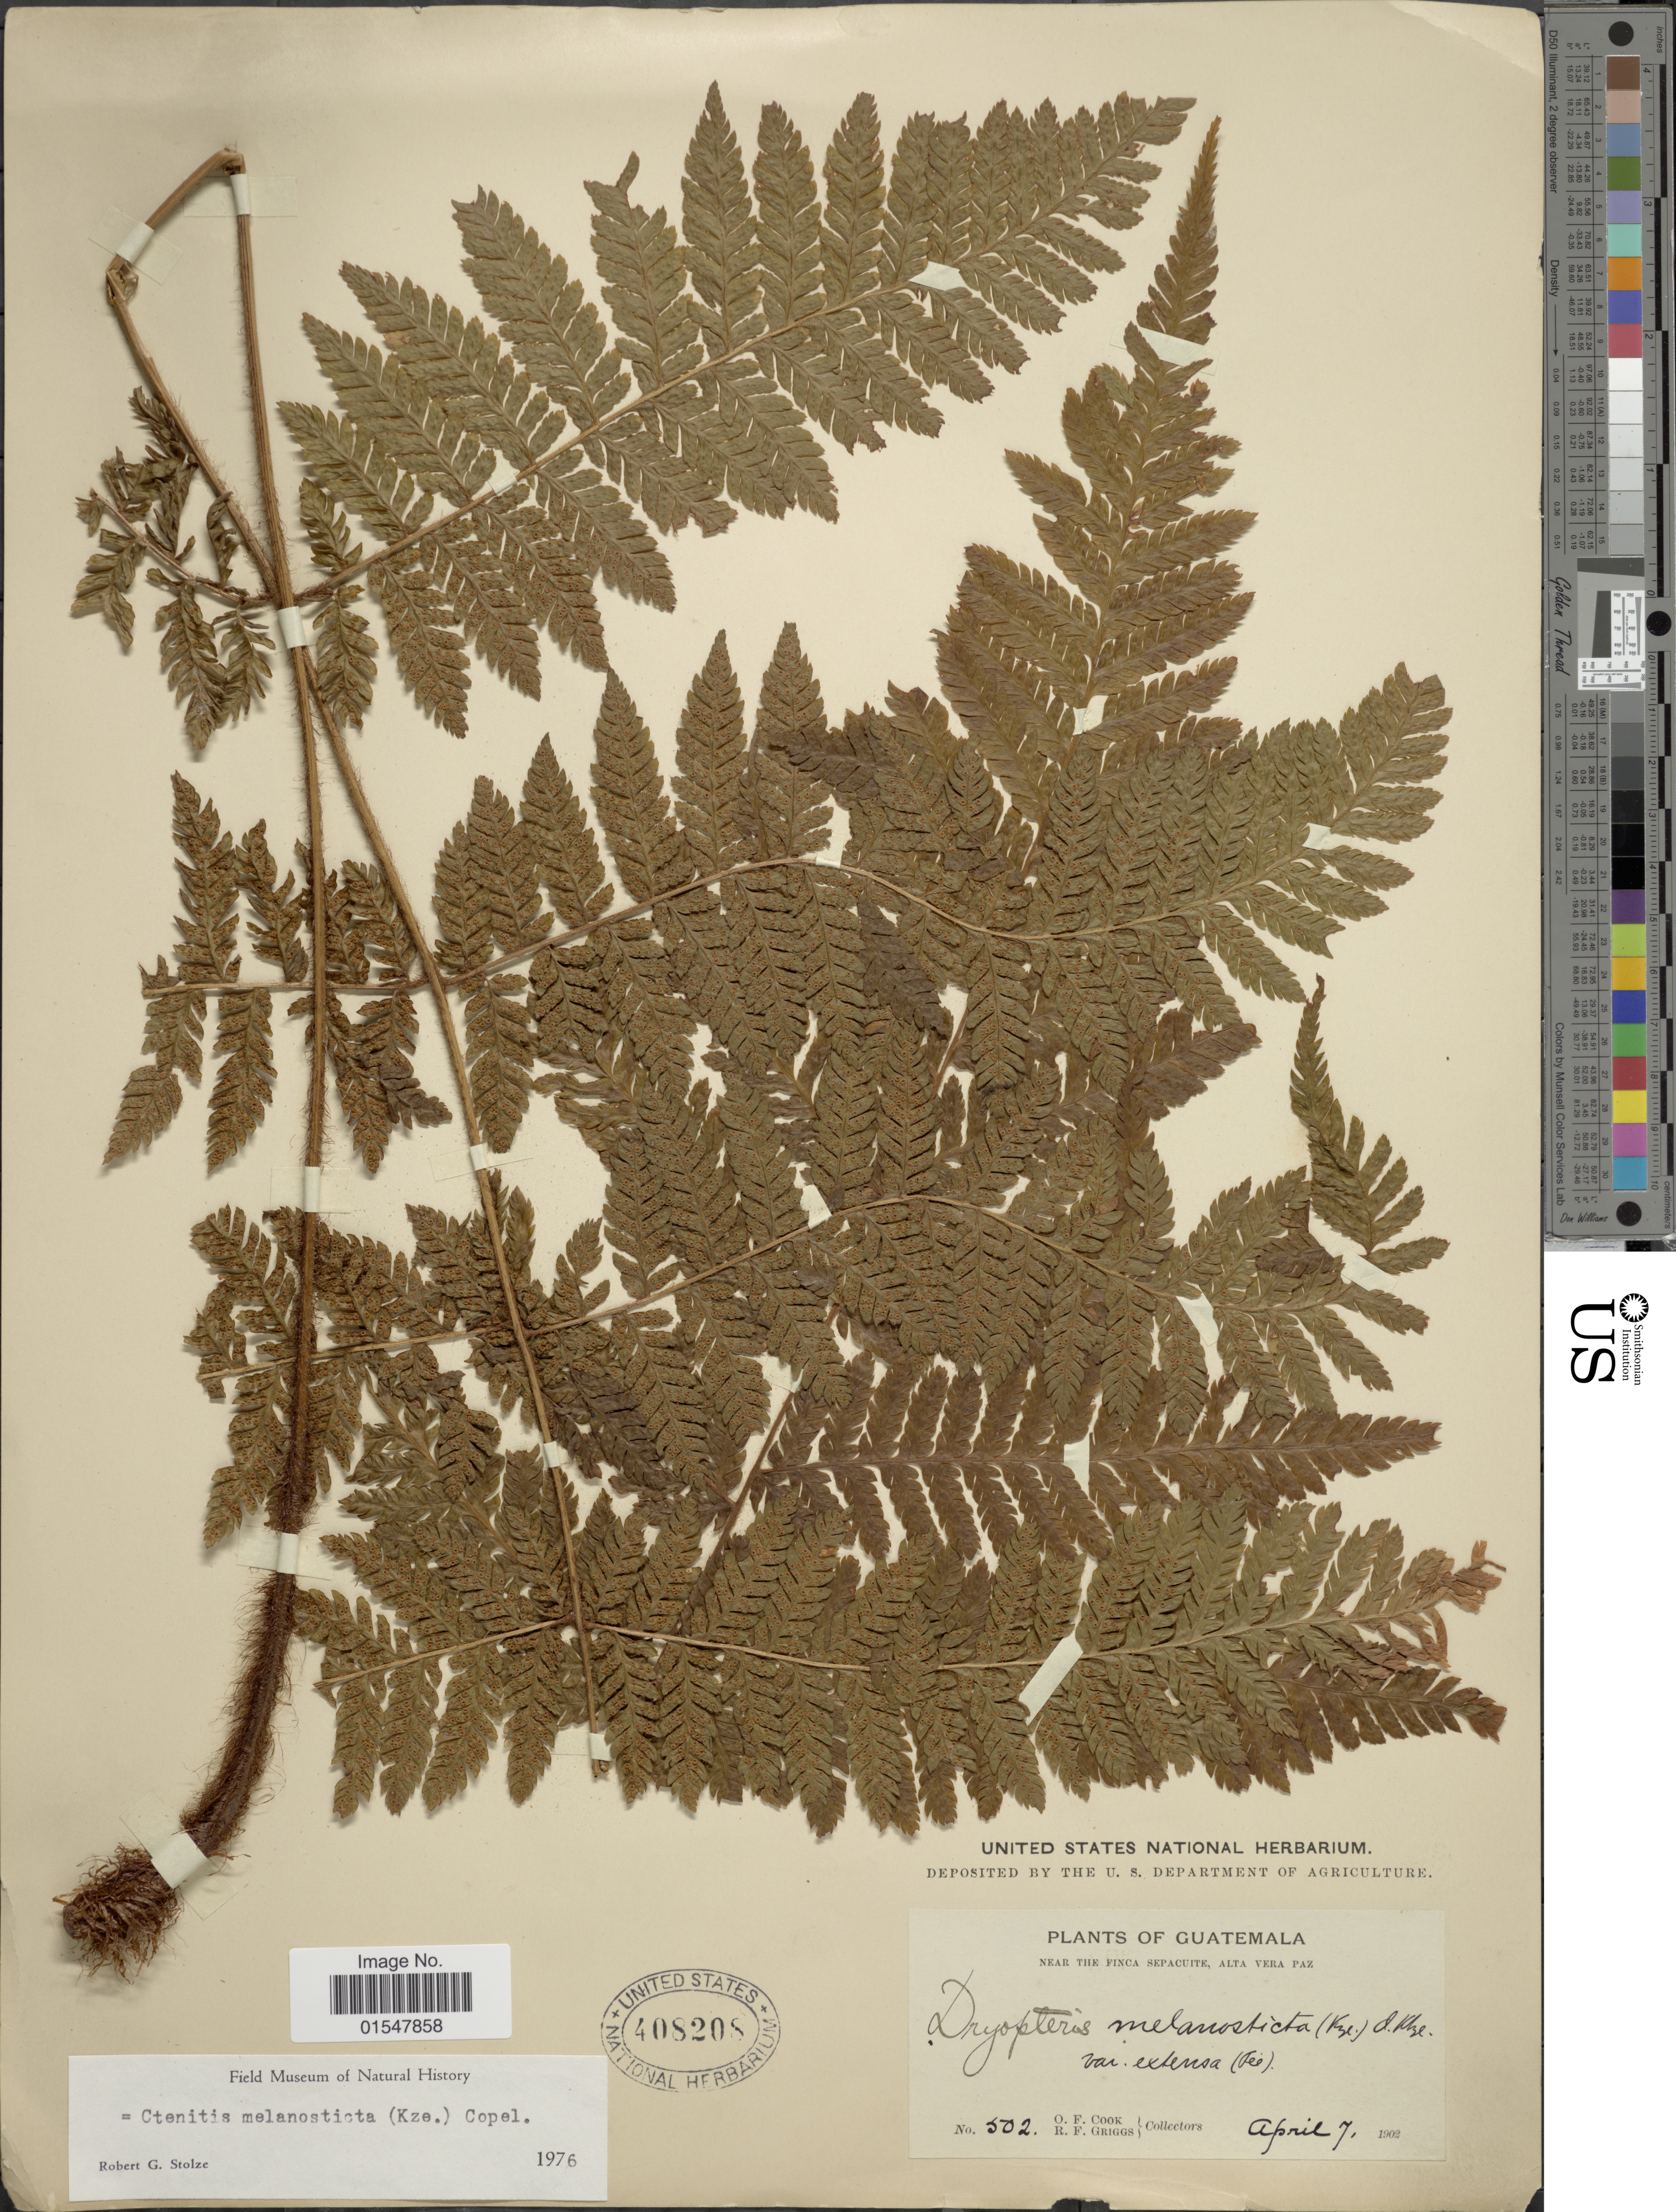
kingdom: Plantae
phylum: Tracheophyta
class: Polypodiopsida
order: Polypodiales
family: Dryopteridaceae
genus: Ctenitis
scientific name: Ctenitis melanosticta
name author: (Kunze) Copel.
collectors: O. F. Cook & R. F. Griggs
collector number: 502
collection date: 1902-04-07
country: Guatemala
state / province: Alta Verapaz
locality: Guatemala, Near the Finca Sepacuite, Alta Vera Paz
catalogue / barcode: US 408208